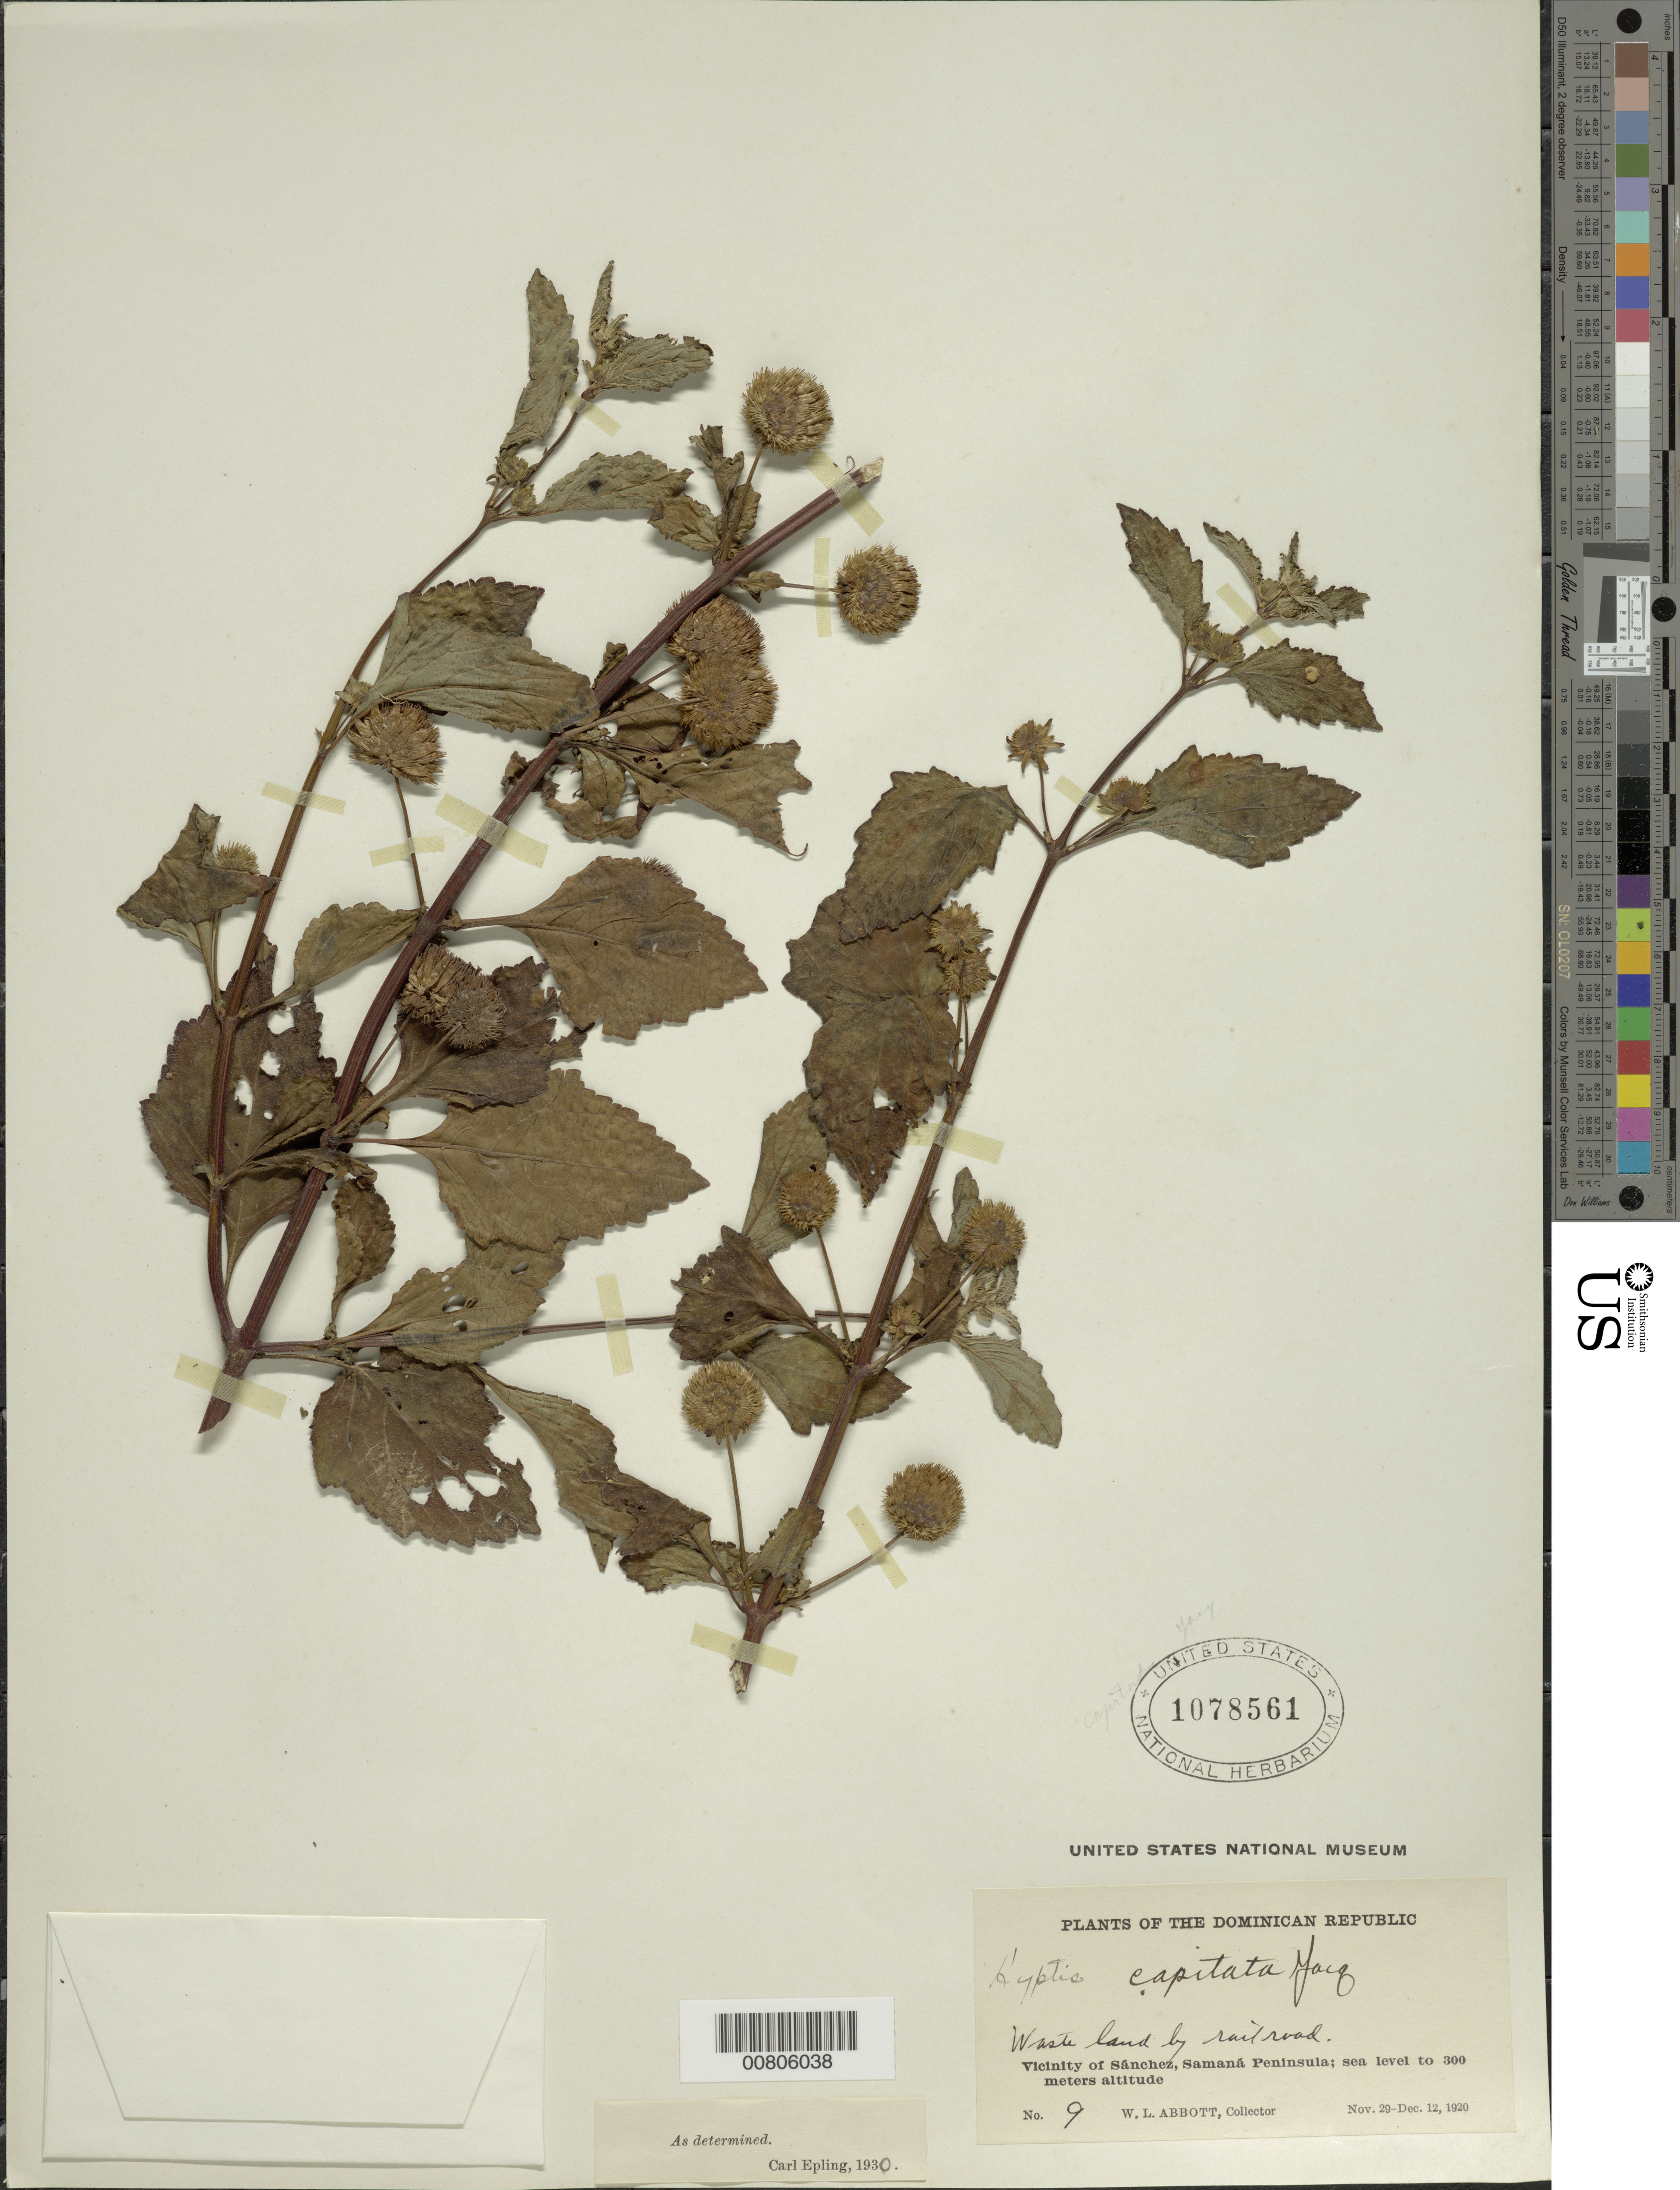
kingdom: Plantae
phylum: Tracheophyta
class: Magnoliopsida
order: Lamiales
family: Lamiaceae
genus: Hyptis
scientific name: Hyptis capitata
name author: Jacq.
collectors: W. L. Abbott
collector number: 9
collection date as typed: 29 Nov 1920 to 12 Dec 1920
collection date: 1920-11-29/1920-12-12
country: Dominican Republic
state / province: Samana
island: Hispaniola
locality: Vicinity of Sánchez, Samaná Peninsula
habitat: Waste land by railroad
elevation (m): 0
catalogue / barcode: US 1078561